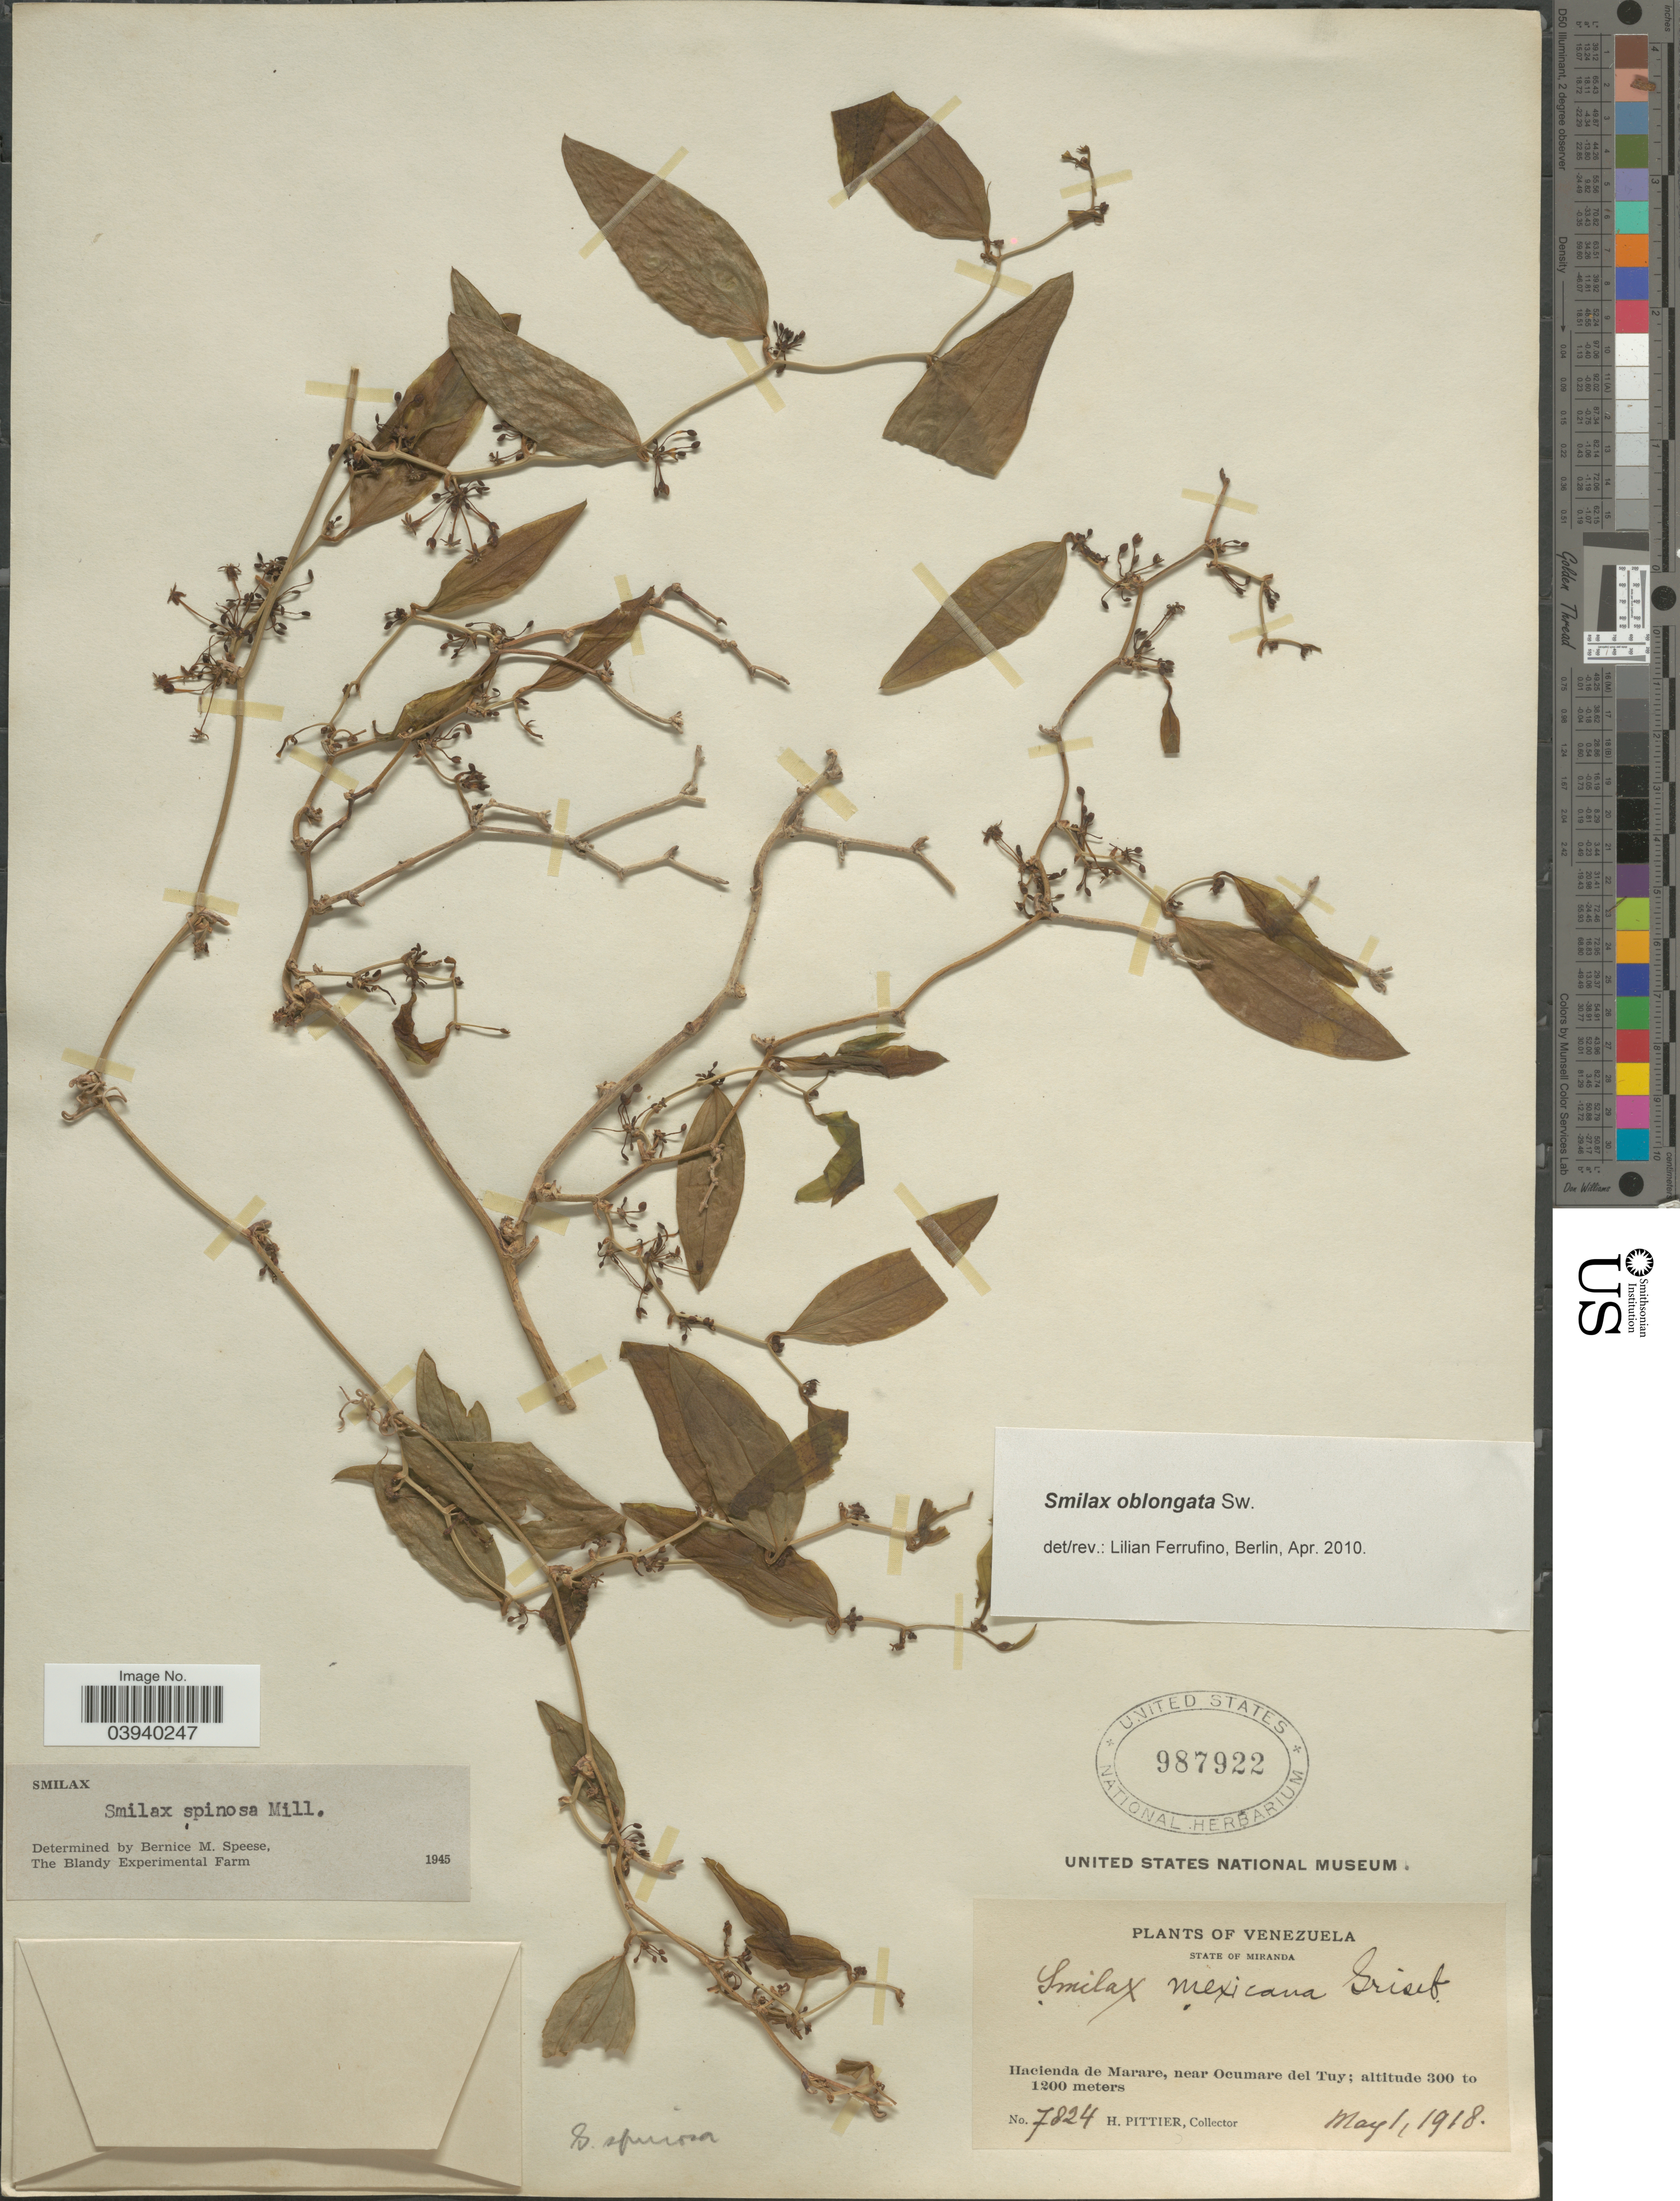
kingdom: Plantae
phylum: Tracheophyta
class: Liliopsida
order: Liliales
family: Smilacaceae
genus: Smilax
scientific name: Smilax oblongata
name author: Sw.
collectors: H. F. Pittier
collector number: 7824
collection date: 1918-05-01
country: Venezuela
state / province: Miranda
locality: Hacienda de Marare, near Ocumare del Tuy.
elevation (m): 300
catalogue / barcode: US 987922